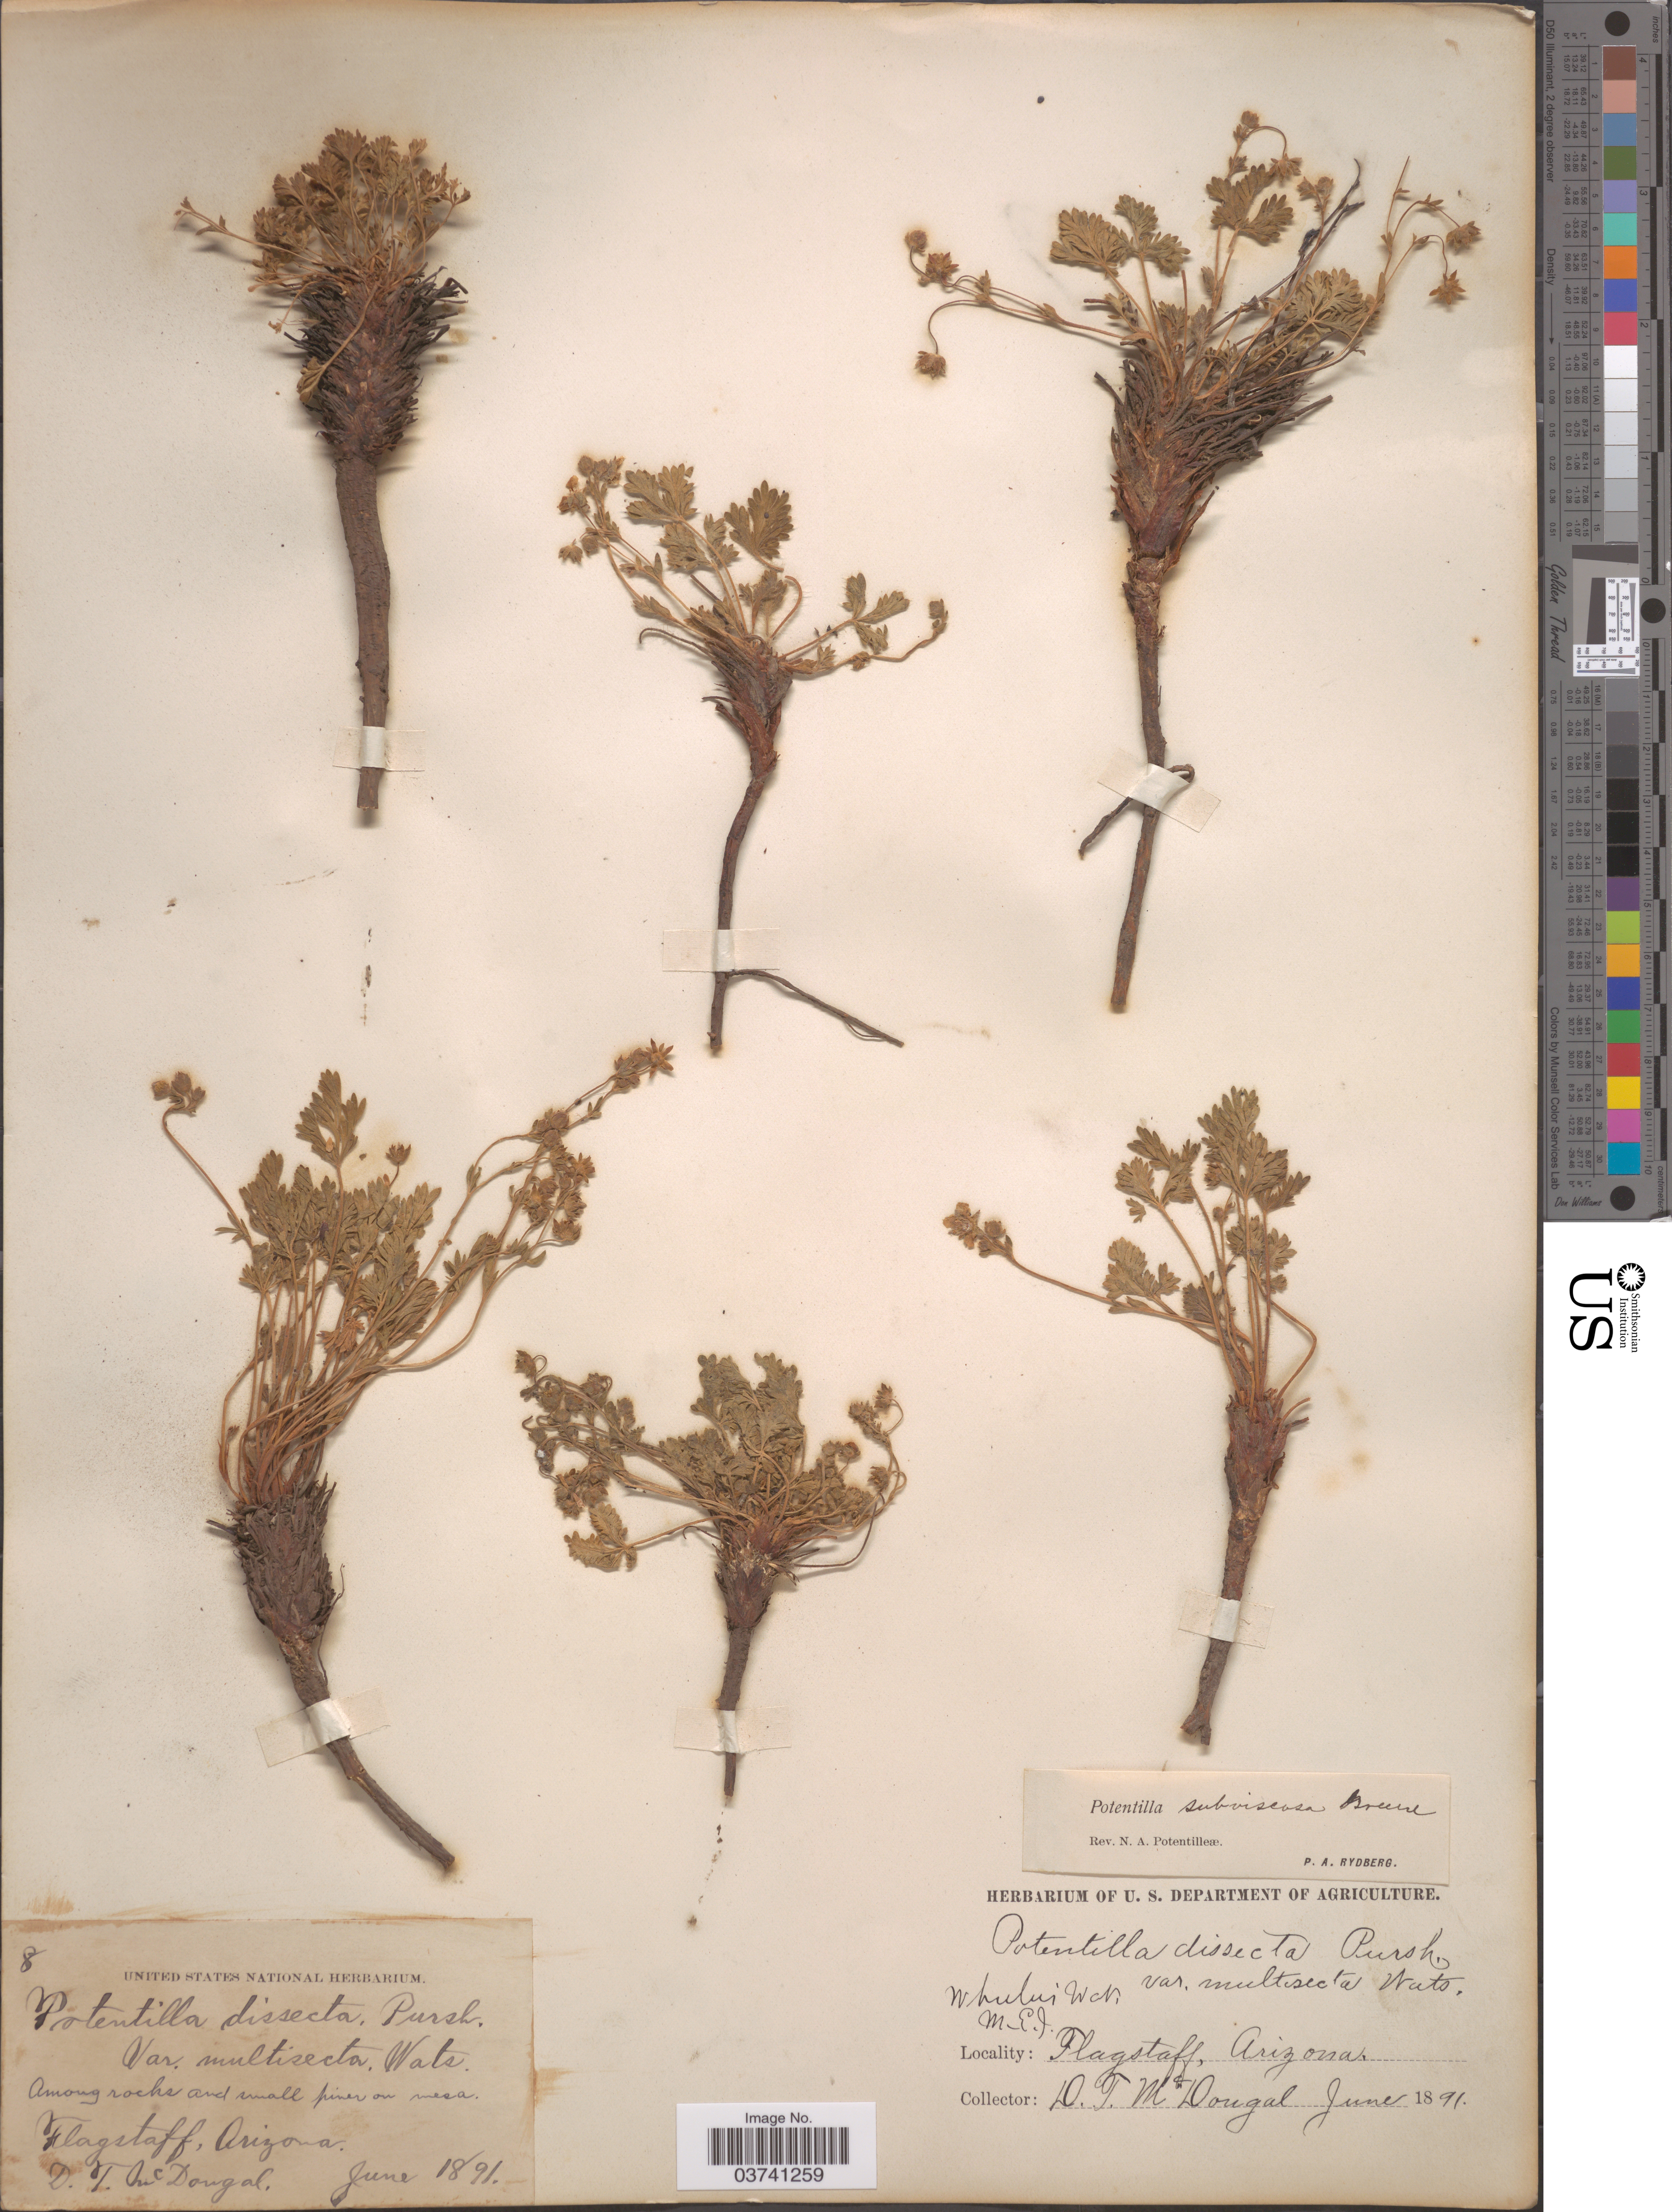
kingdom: Plantae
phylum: Tracheophyta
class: Magnoliopsida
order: Rosales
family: Rosaceae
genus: Potentilla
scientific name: Potentilla subviscosa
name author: Greene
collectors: D. McDougal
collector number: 8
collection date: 1891-06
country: United States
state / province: Arizona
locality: Flagstaff. Among rocks and small pines on mesa.